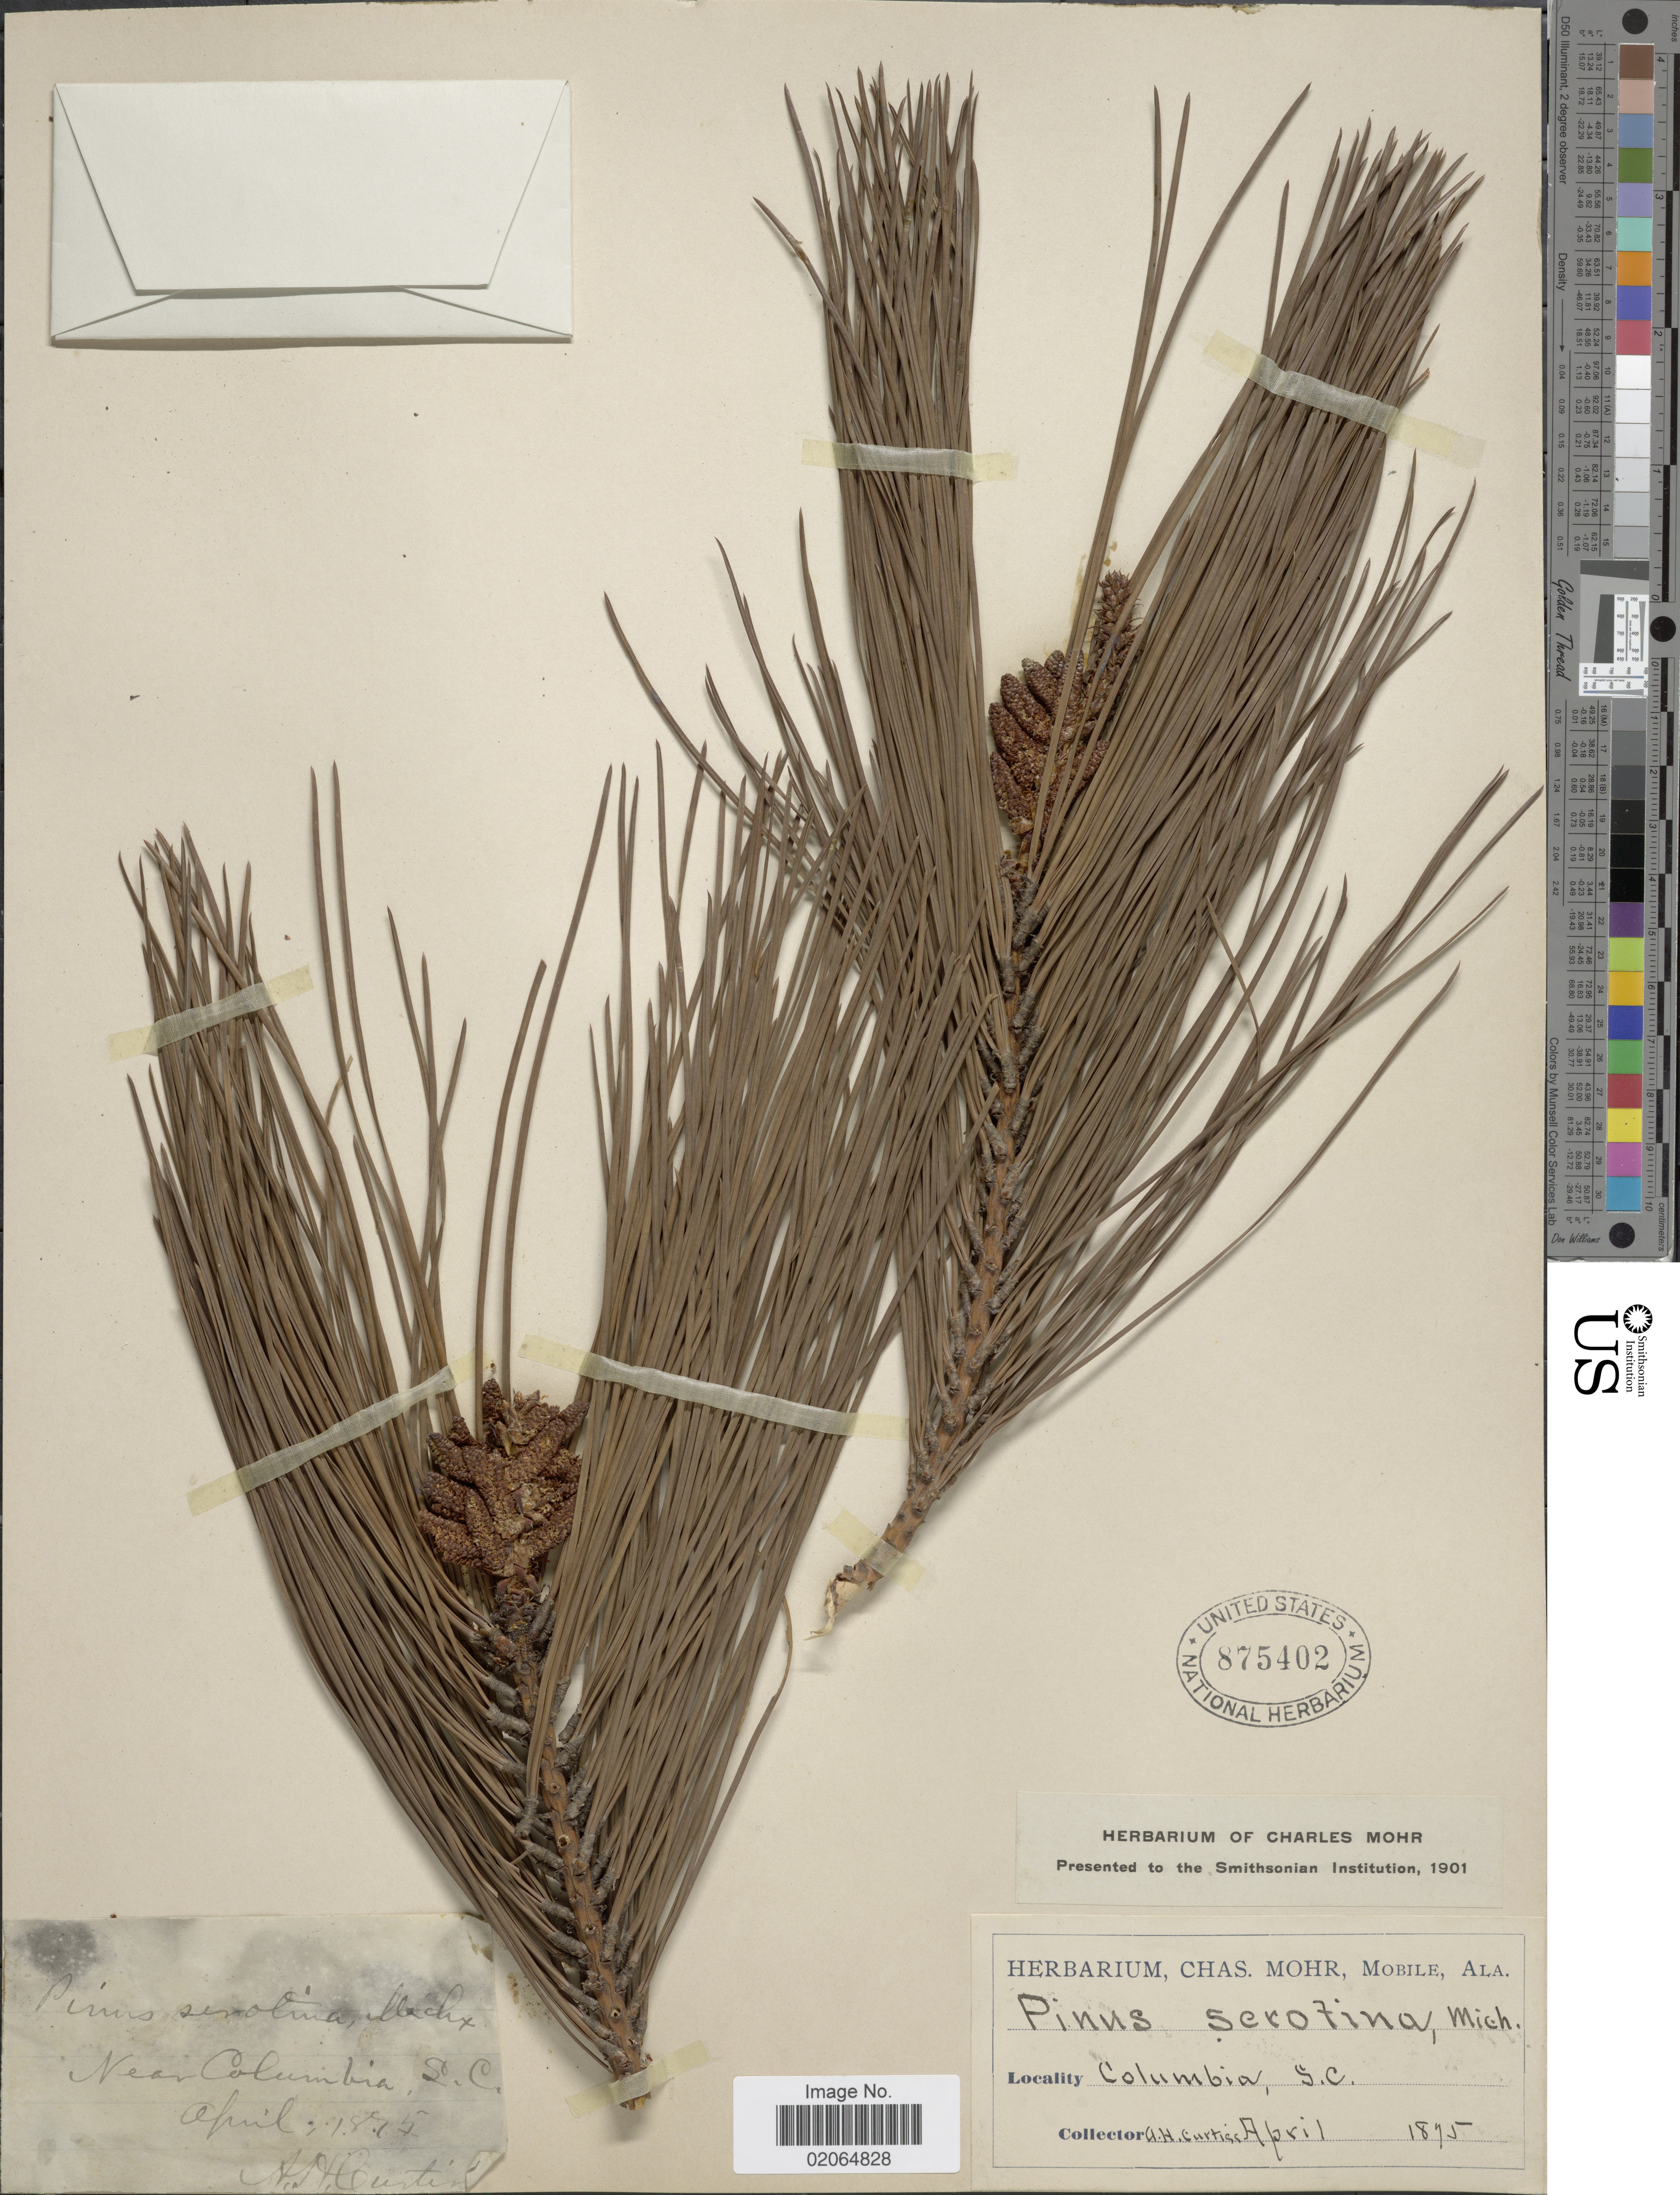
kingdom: Plantae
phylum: Tracheophyta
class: Pinopsida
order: Pinales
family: Pinaceae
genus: Pinus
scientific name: Pinus serotina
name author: Michx.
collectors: A. H. Curtiss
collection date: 1895-04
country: United States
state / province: South Carolina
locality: Columbia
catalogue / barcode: US 875402